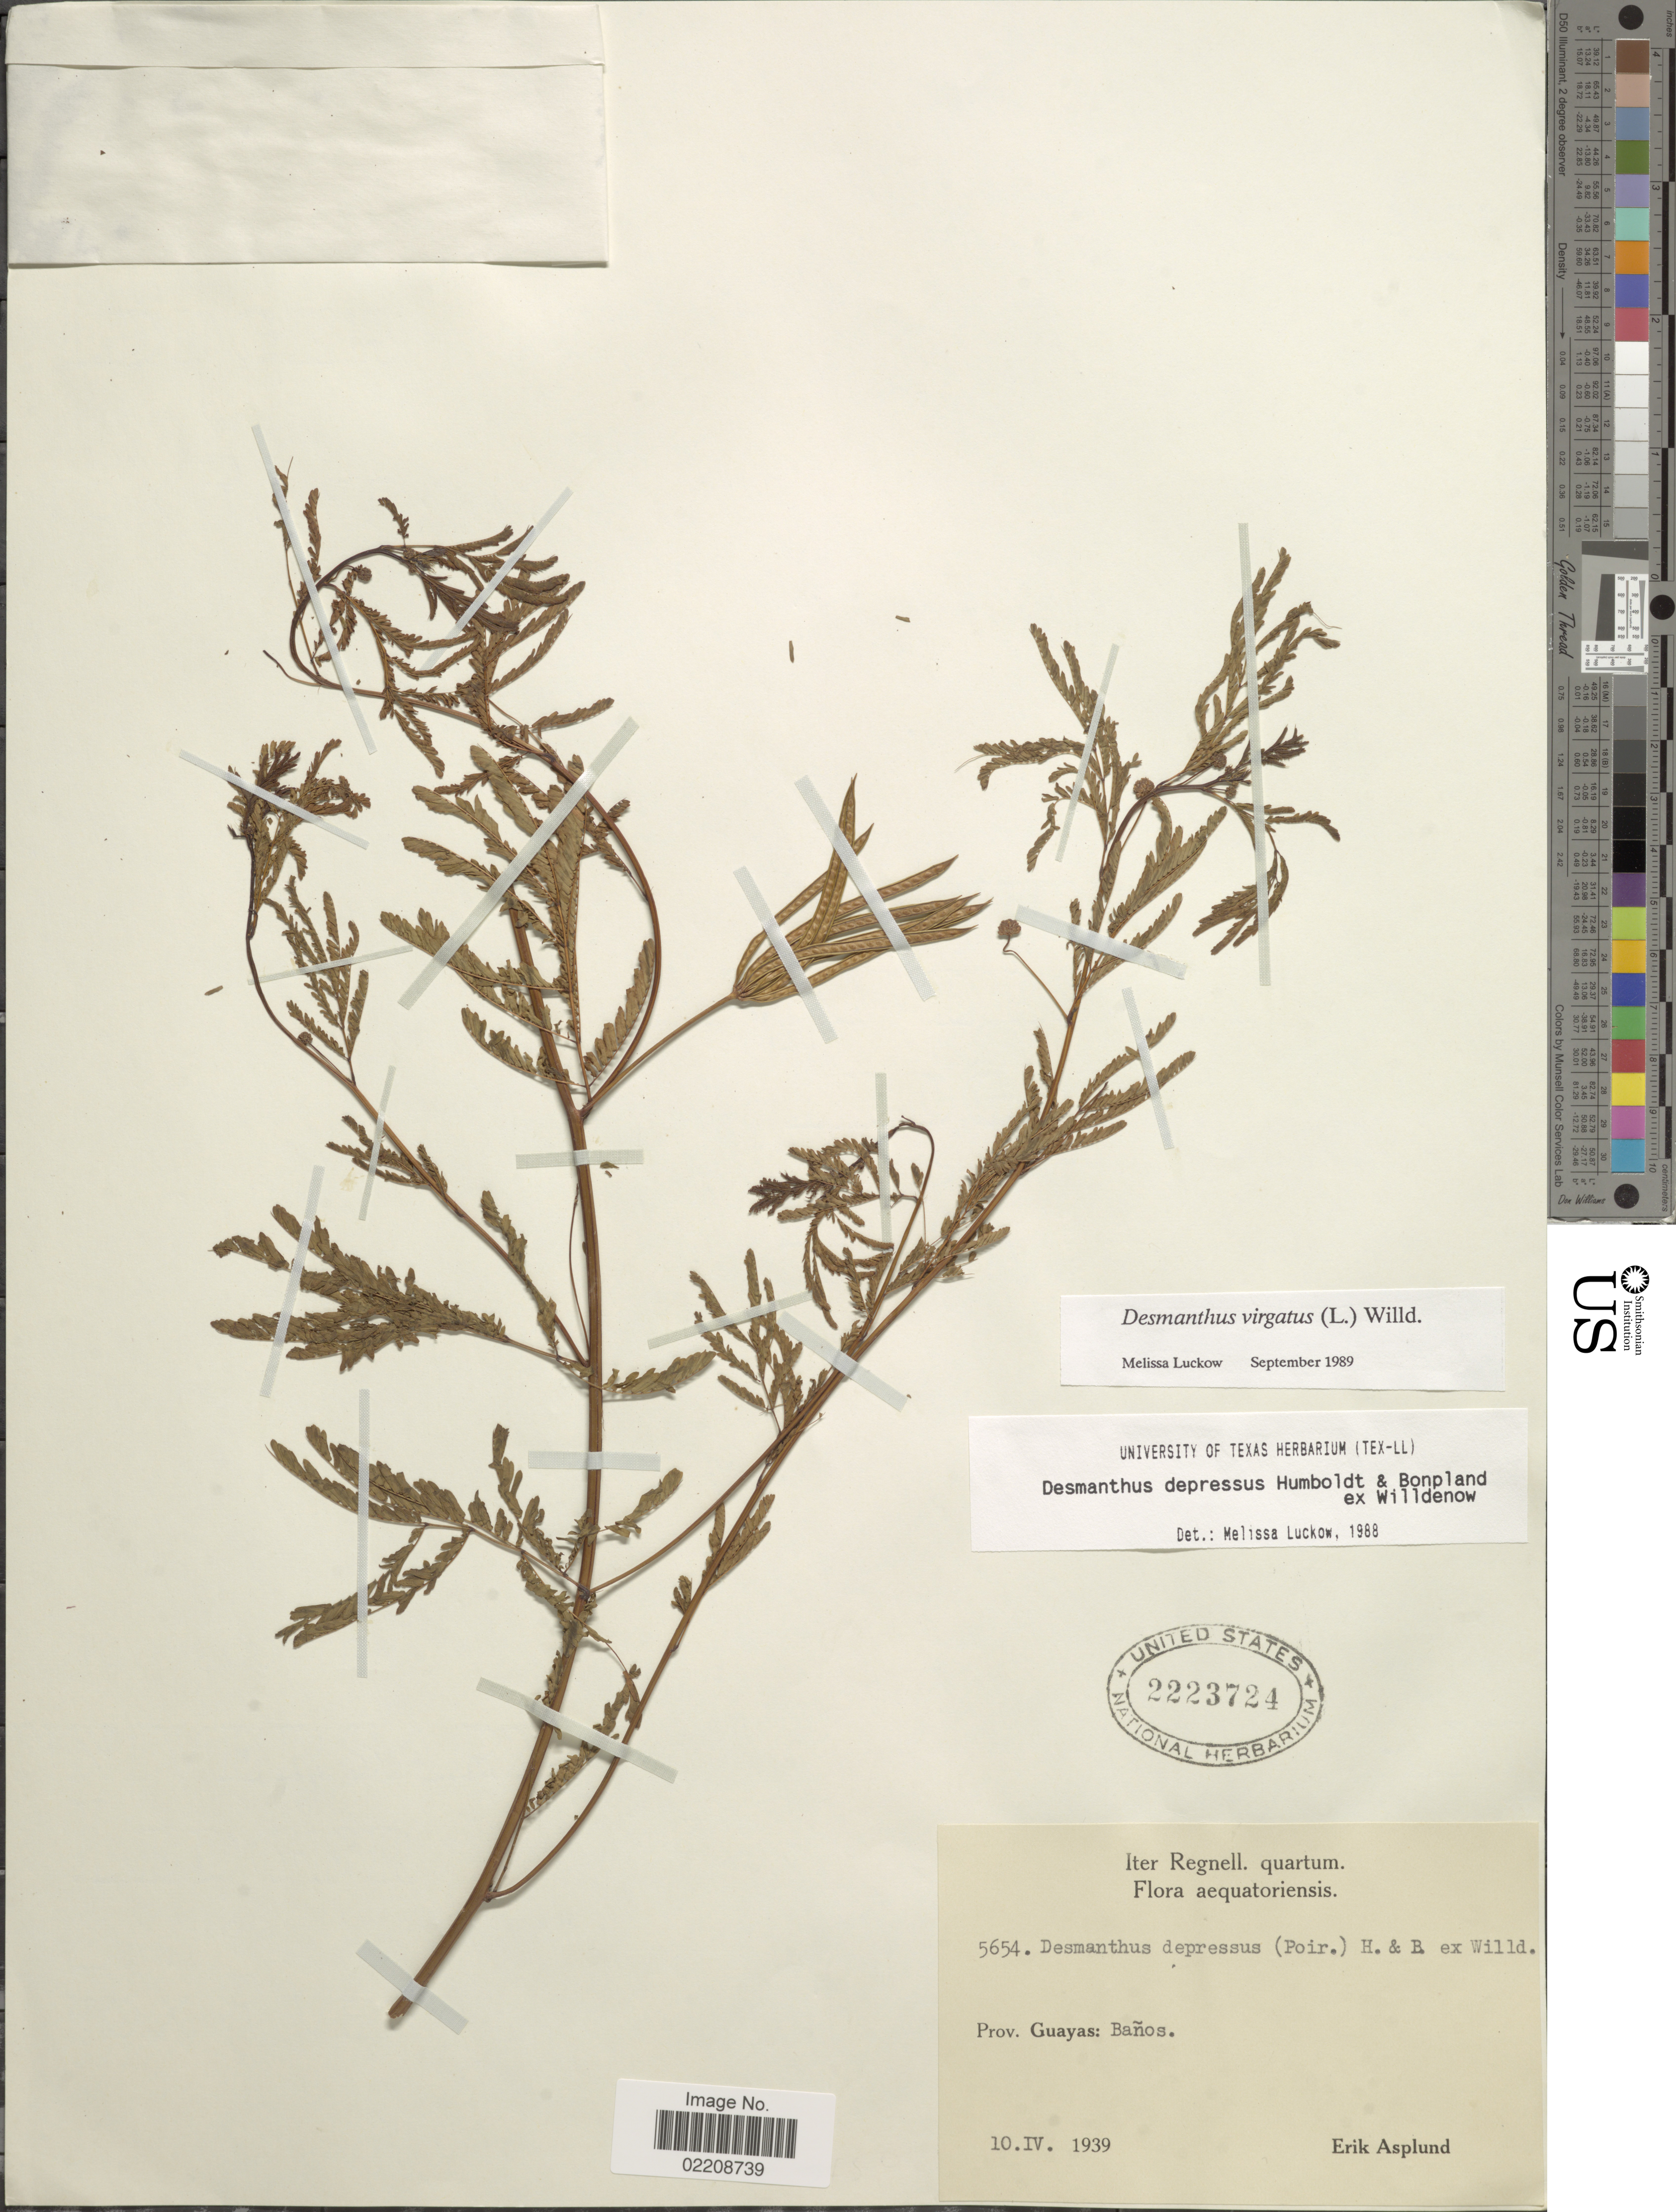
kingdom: Plantae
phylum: Tracheophyta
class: Magnoliopsida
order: Fabales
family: Fabaceae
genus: Desmanthus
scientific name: Desmanthus virgatus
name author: (L.) Willd.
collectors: E. Asplund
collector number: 5654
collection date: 1939-04-10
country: Ecuador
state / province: Guayas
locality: Aequatoriensis, Banos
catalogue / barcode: US 2223724